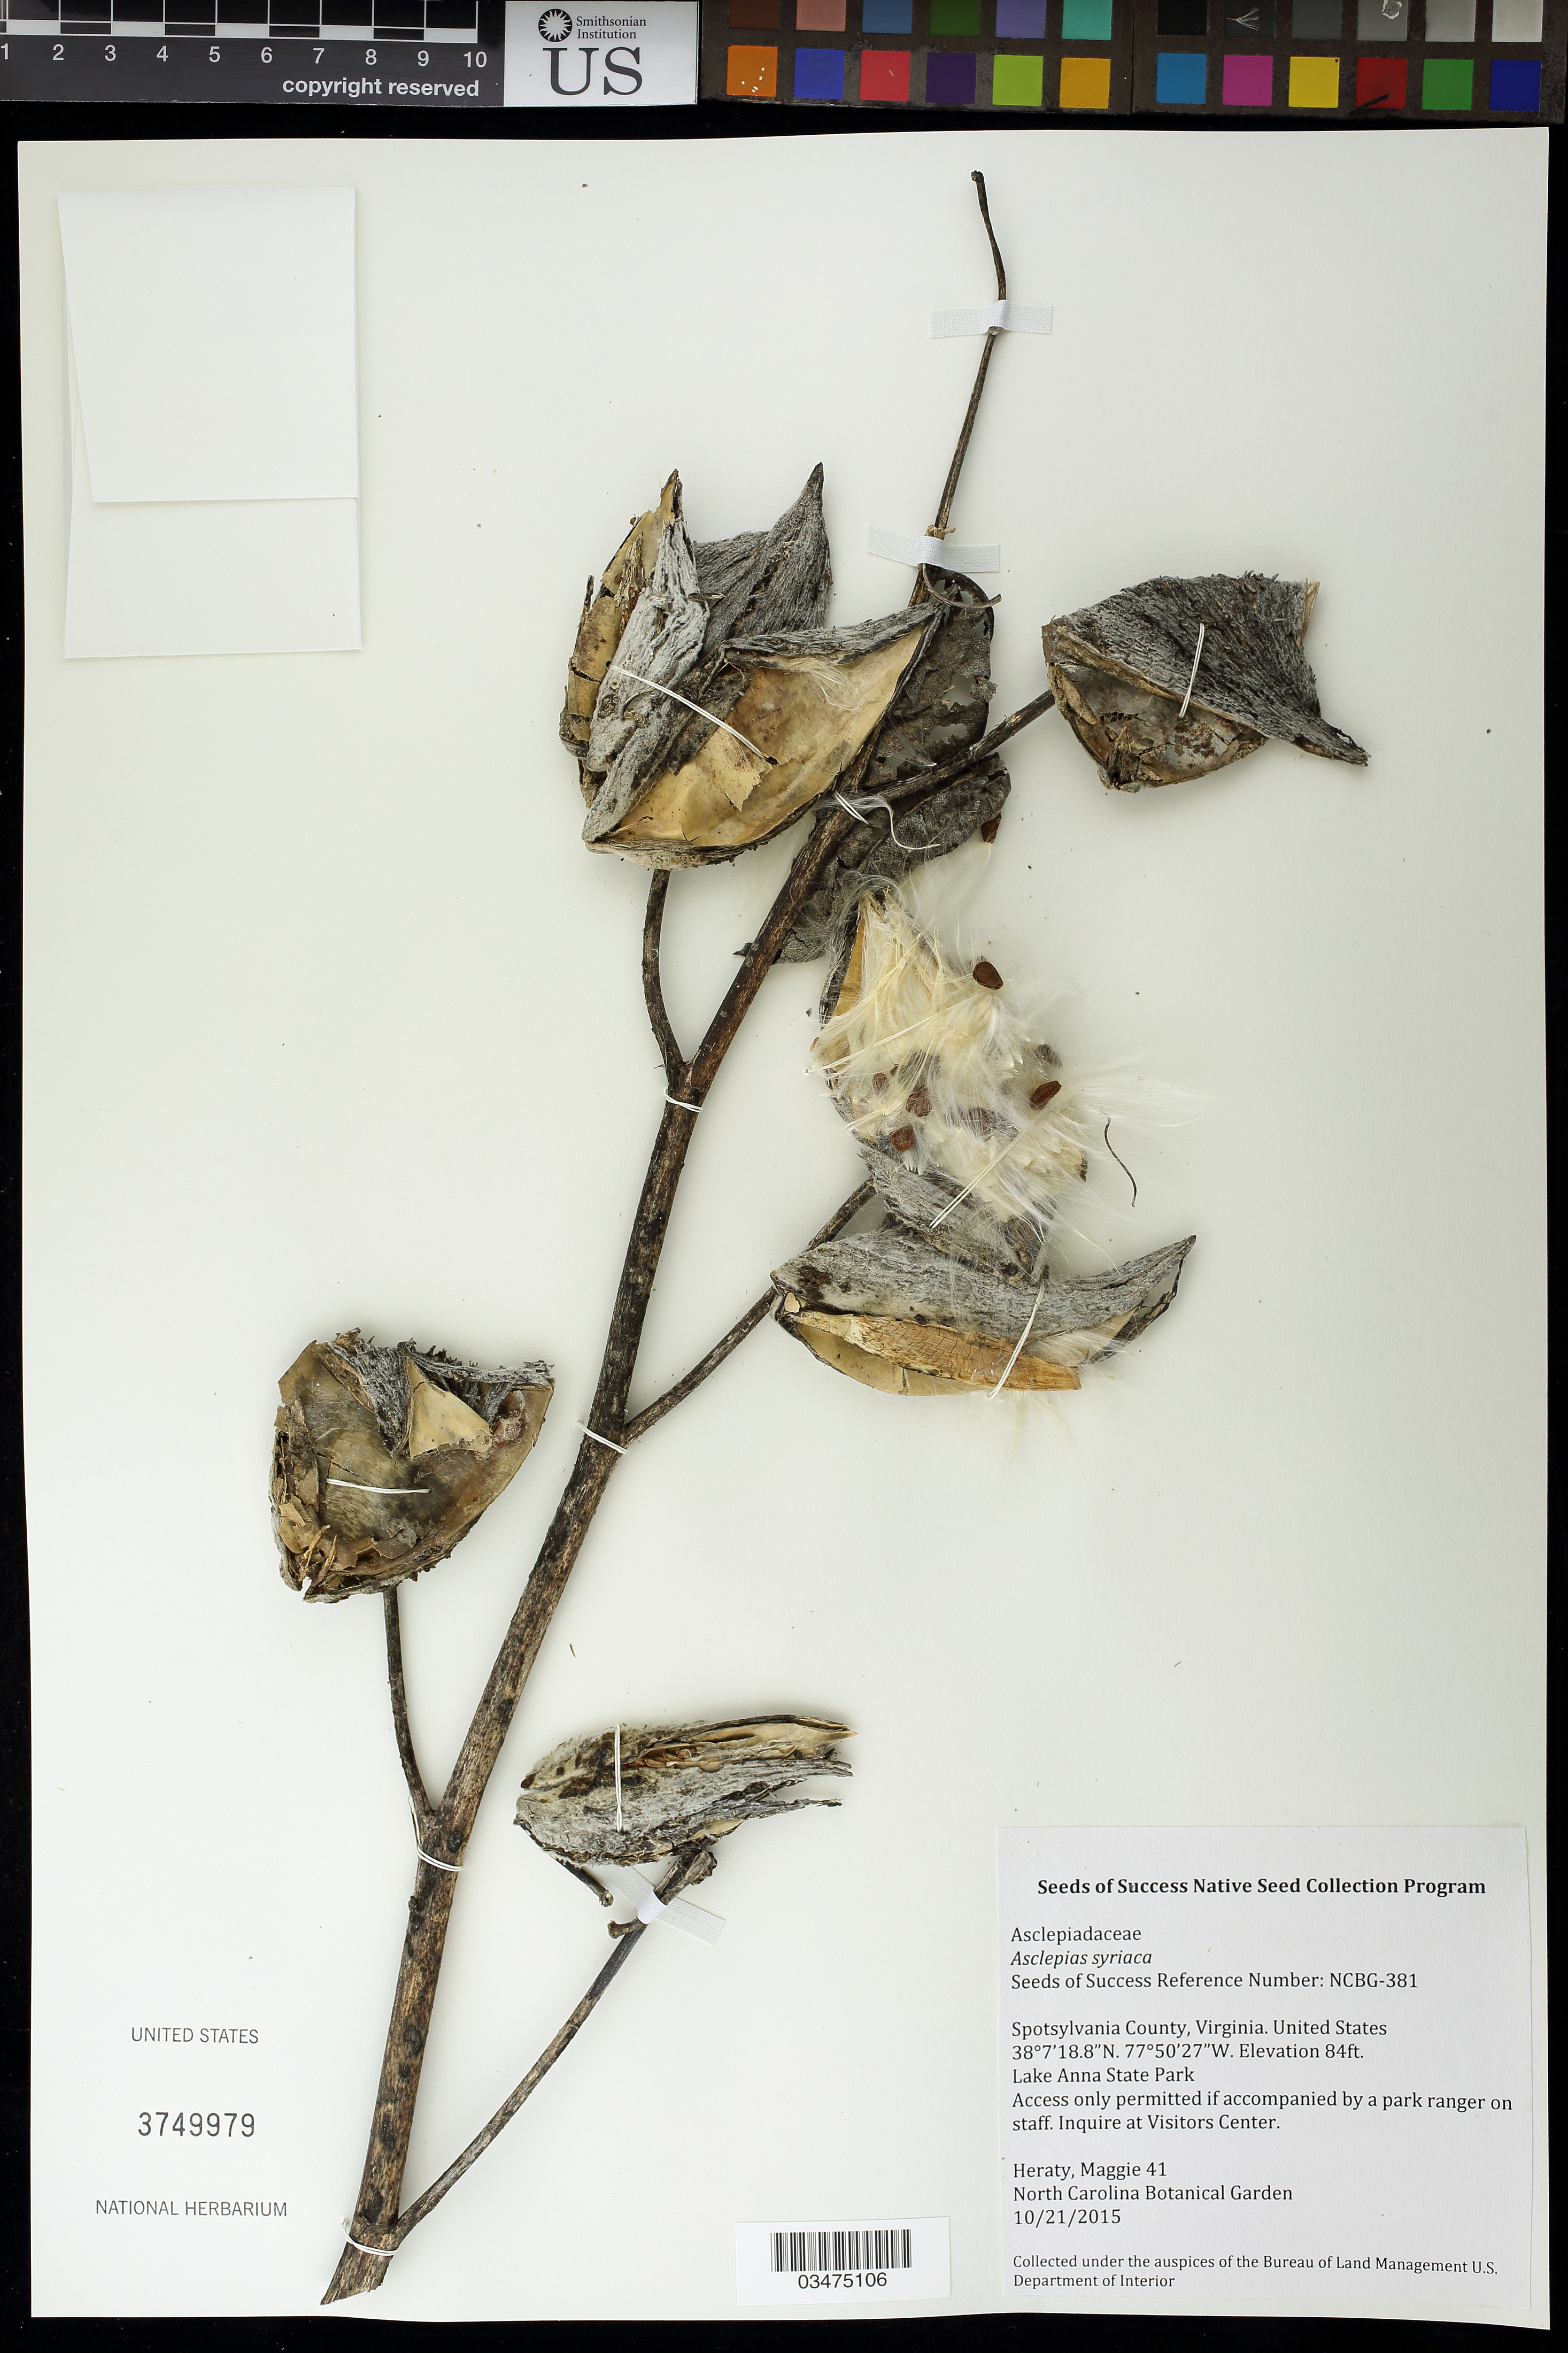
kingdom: Plantae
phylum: Tracheophyta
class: Magnoliopsida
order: Gentianales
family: Apocynaceae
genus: Asclepias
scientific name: Asclepias syriaca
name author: L.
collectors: M. Heraty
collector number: NCBG-381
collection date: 2015-10-21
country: United States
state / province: Virginia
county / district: Spotsylvania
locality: Lake Anna State Park, Ware Field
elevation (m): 26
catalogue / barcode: US 3749979